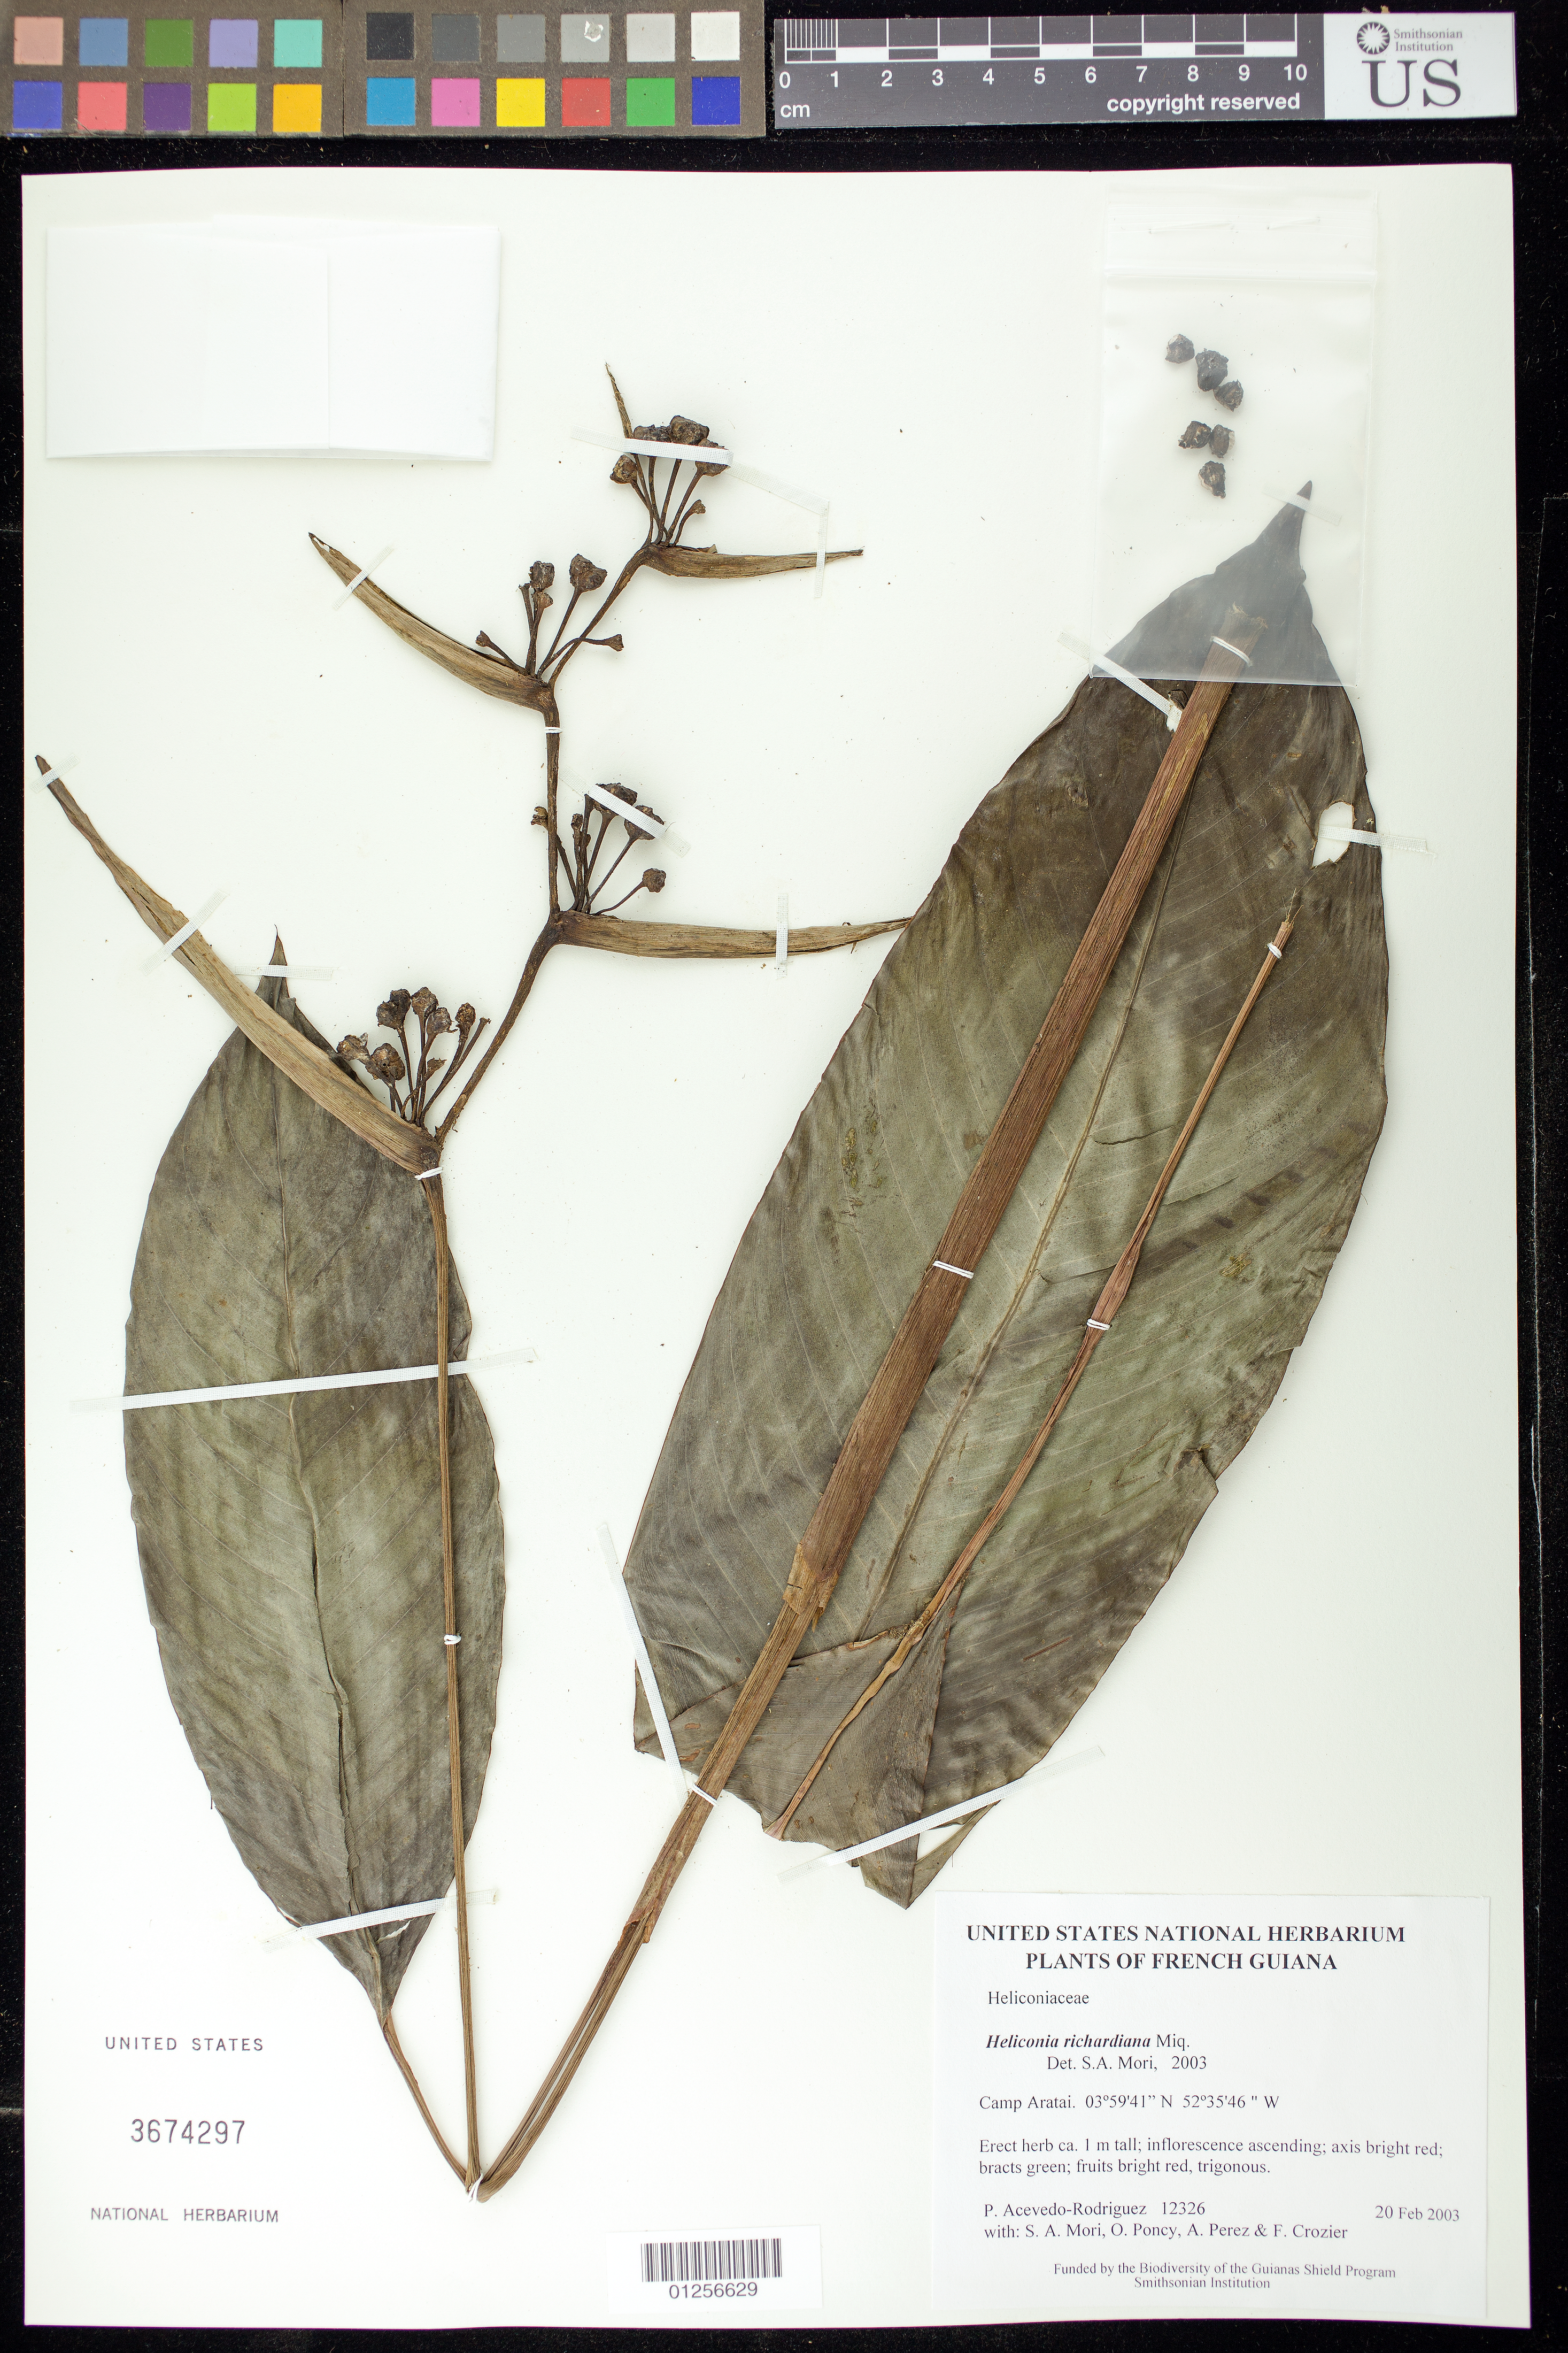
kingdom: Plantae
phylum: Tracheophyta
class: Liliopsida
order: Zingiberales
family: Heliconiaceae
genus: Heliconia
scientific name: Heliconia richardiana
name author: Miq.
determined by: Mori, Scott A.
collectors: P. Acevedo-Rodr., S. Mori, A. Perez, O. Poncy & F. Crozier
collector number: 12326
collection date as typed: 21 February 2003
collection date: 2003-02-21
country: French Guiana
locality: Camp Aratai; Sentier Botanique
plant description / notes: US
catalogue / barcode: US 3674297